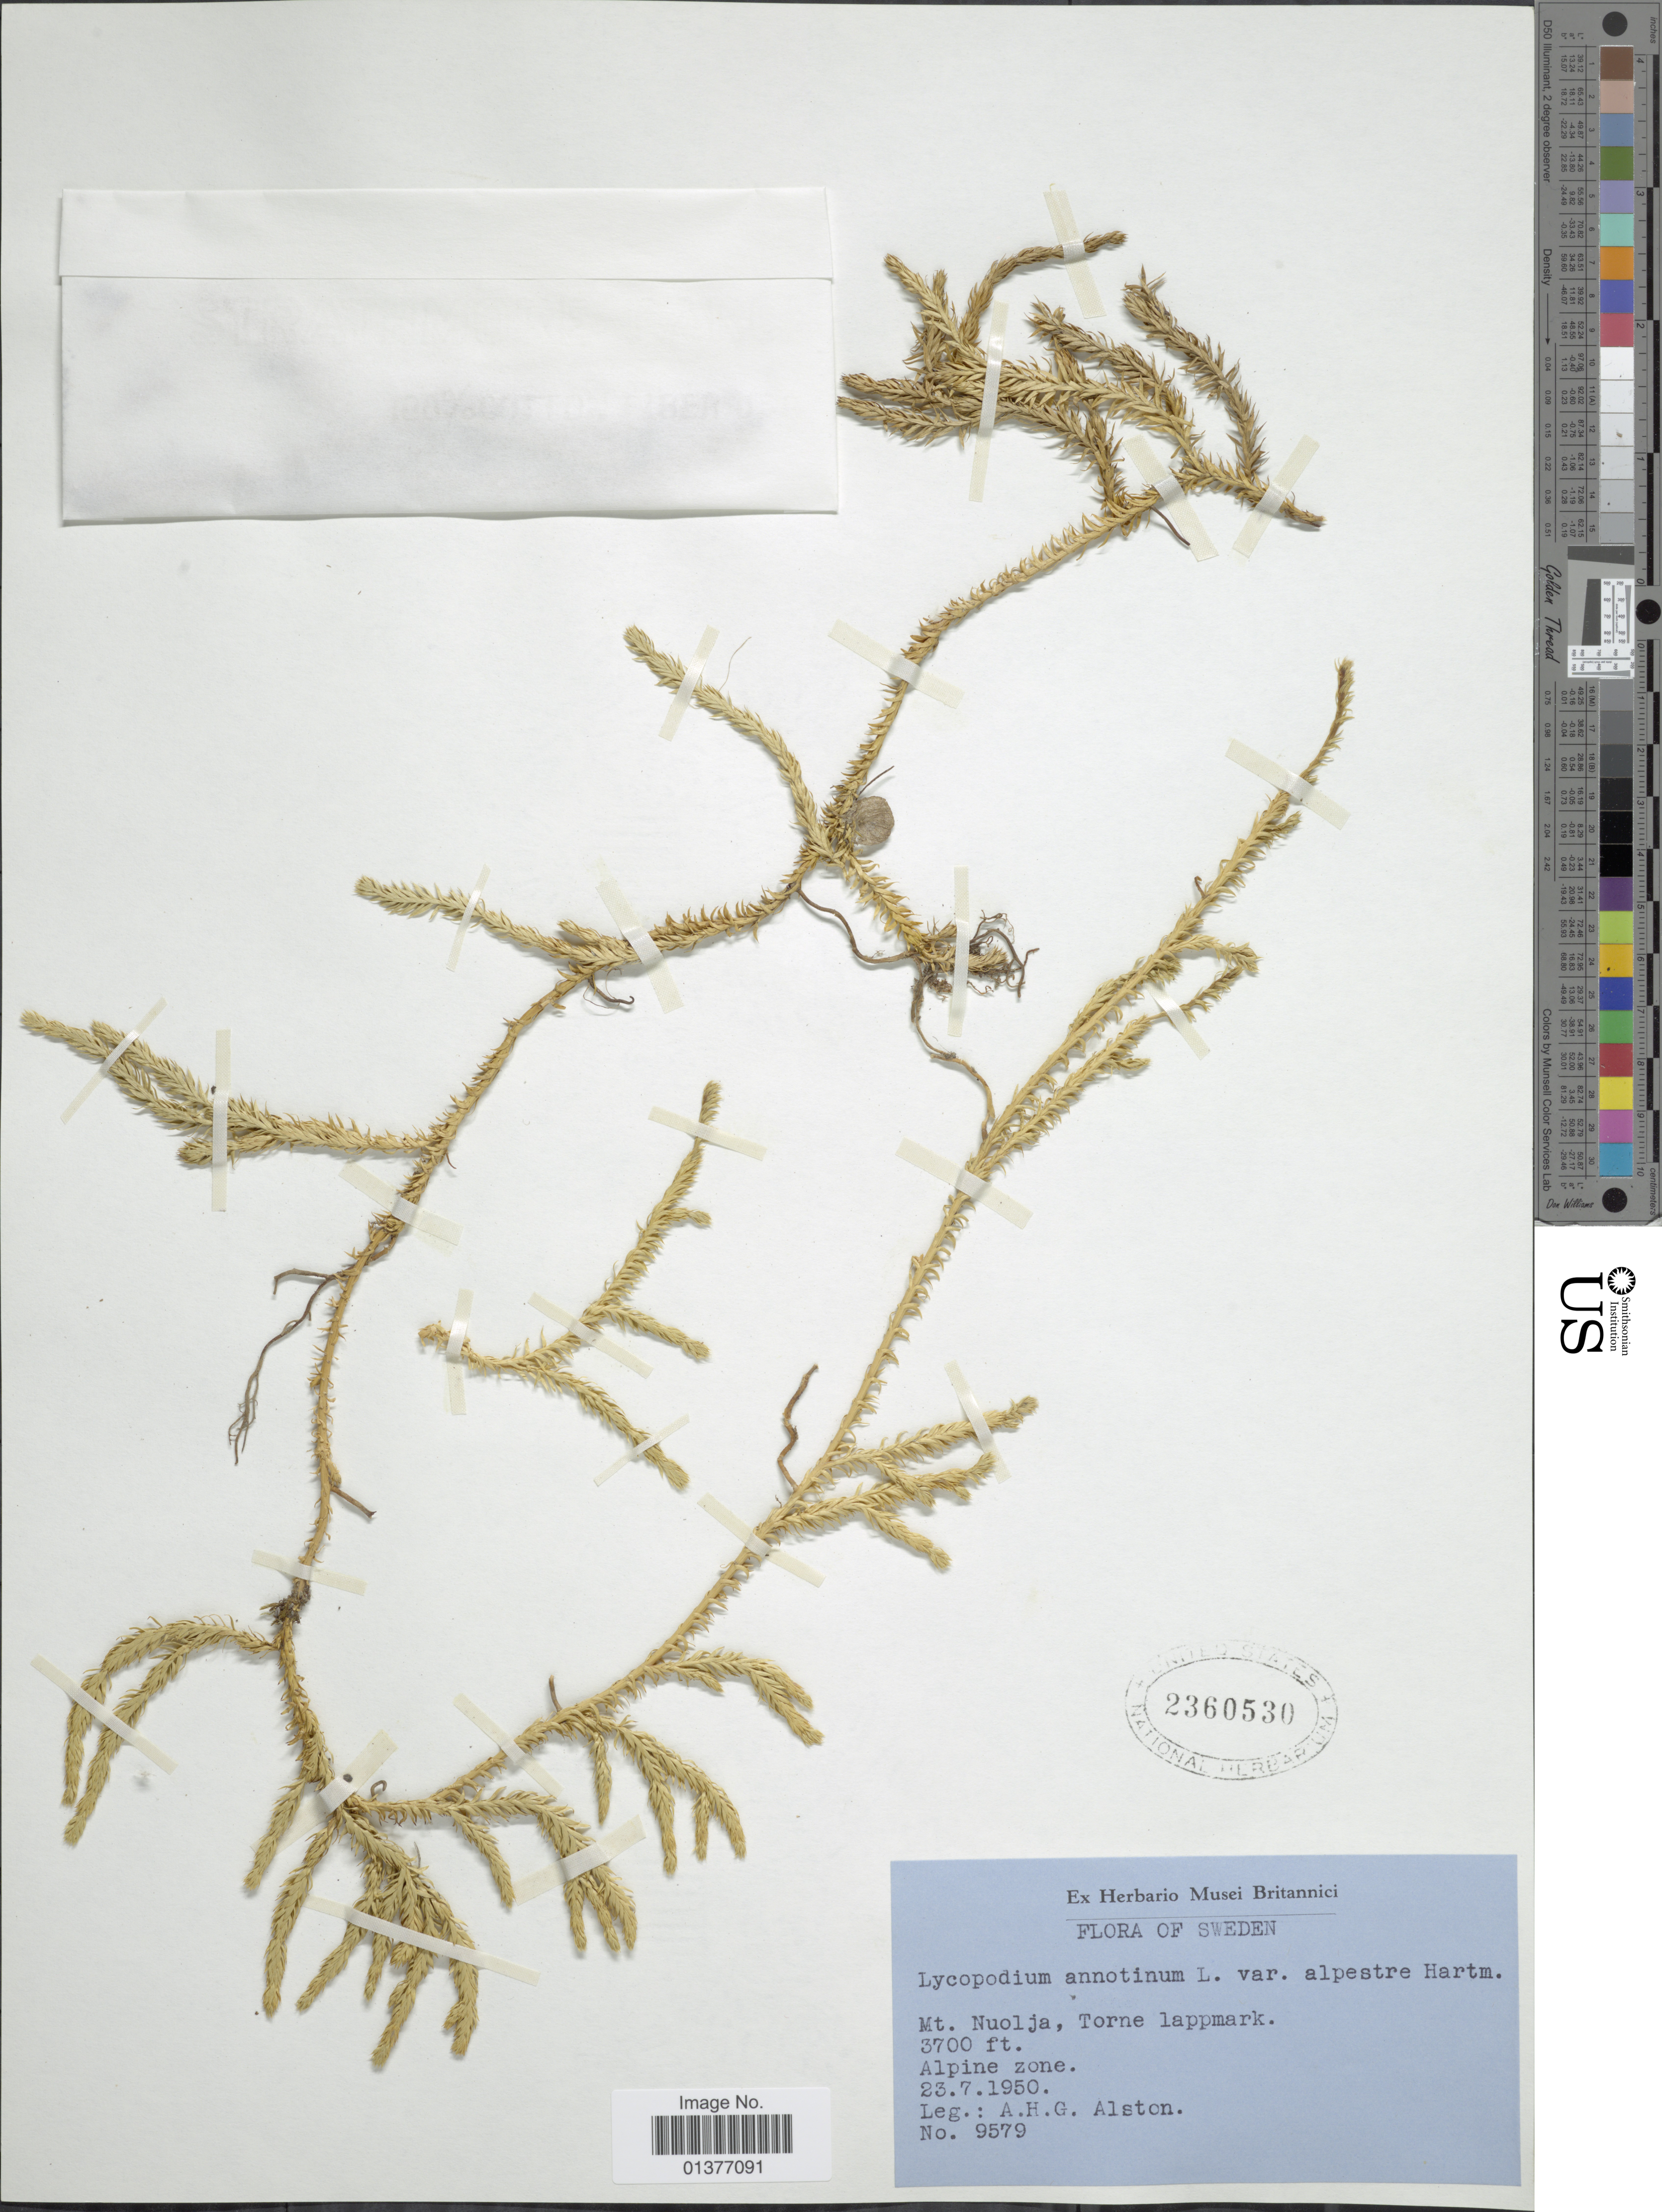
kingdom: Plantae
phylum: Tracheophyta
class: Lycopodiopsida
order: Lycopodiales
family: Lycopodiaceae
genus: Spinulum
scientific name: Spinulum annotinum subsp. annotinum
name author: (L.) A. Haines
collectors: A. H. Alston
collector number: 9579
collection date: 1950-07-23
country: Sweden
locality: Mt. Nuolja, Torne lappmark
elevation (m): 1128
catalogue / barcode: US 2360530